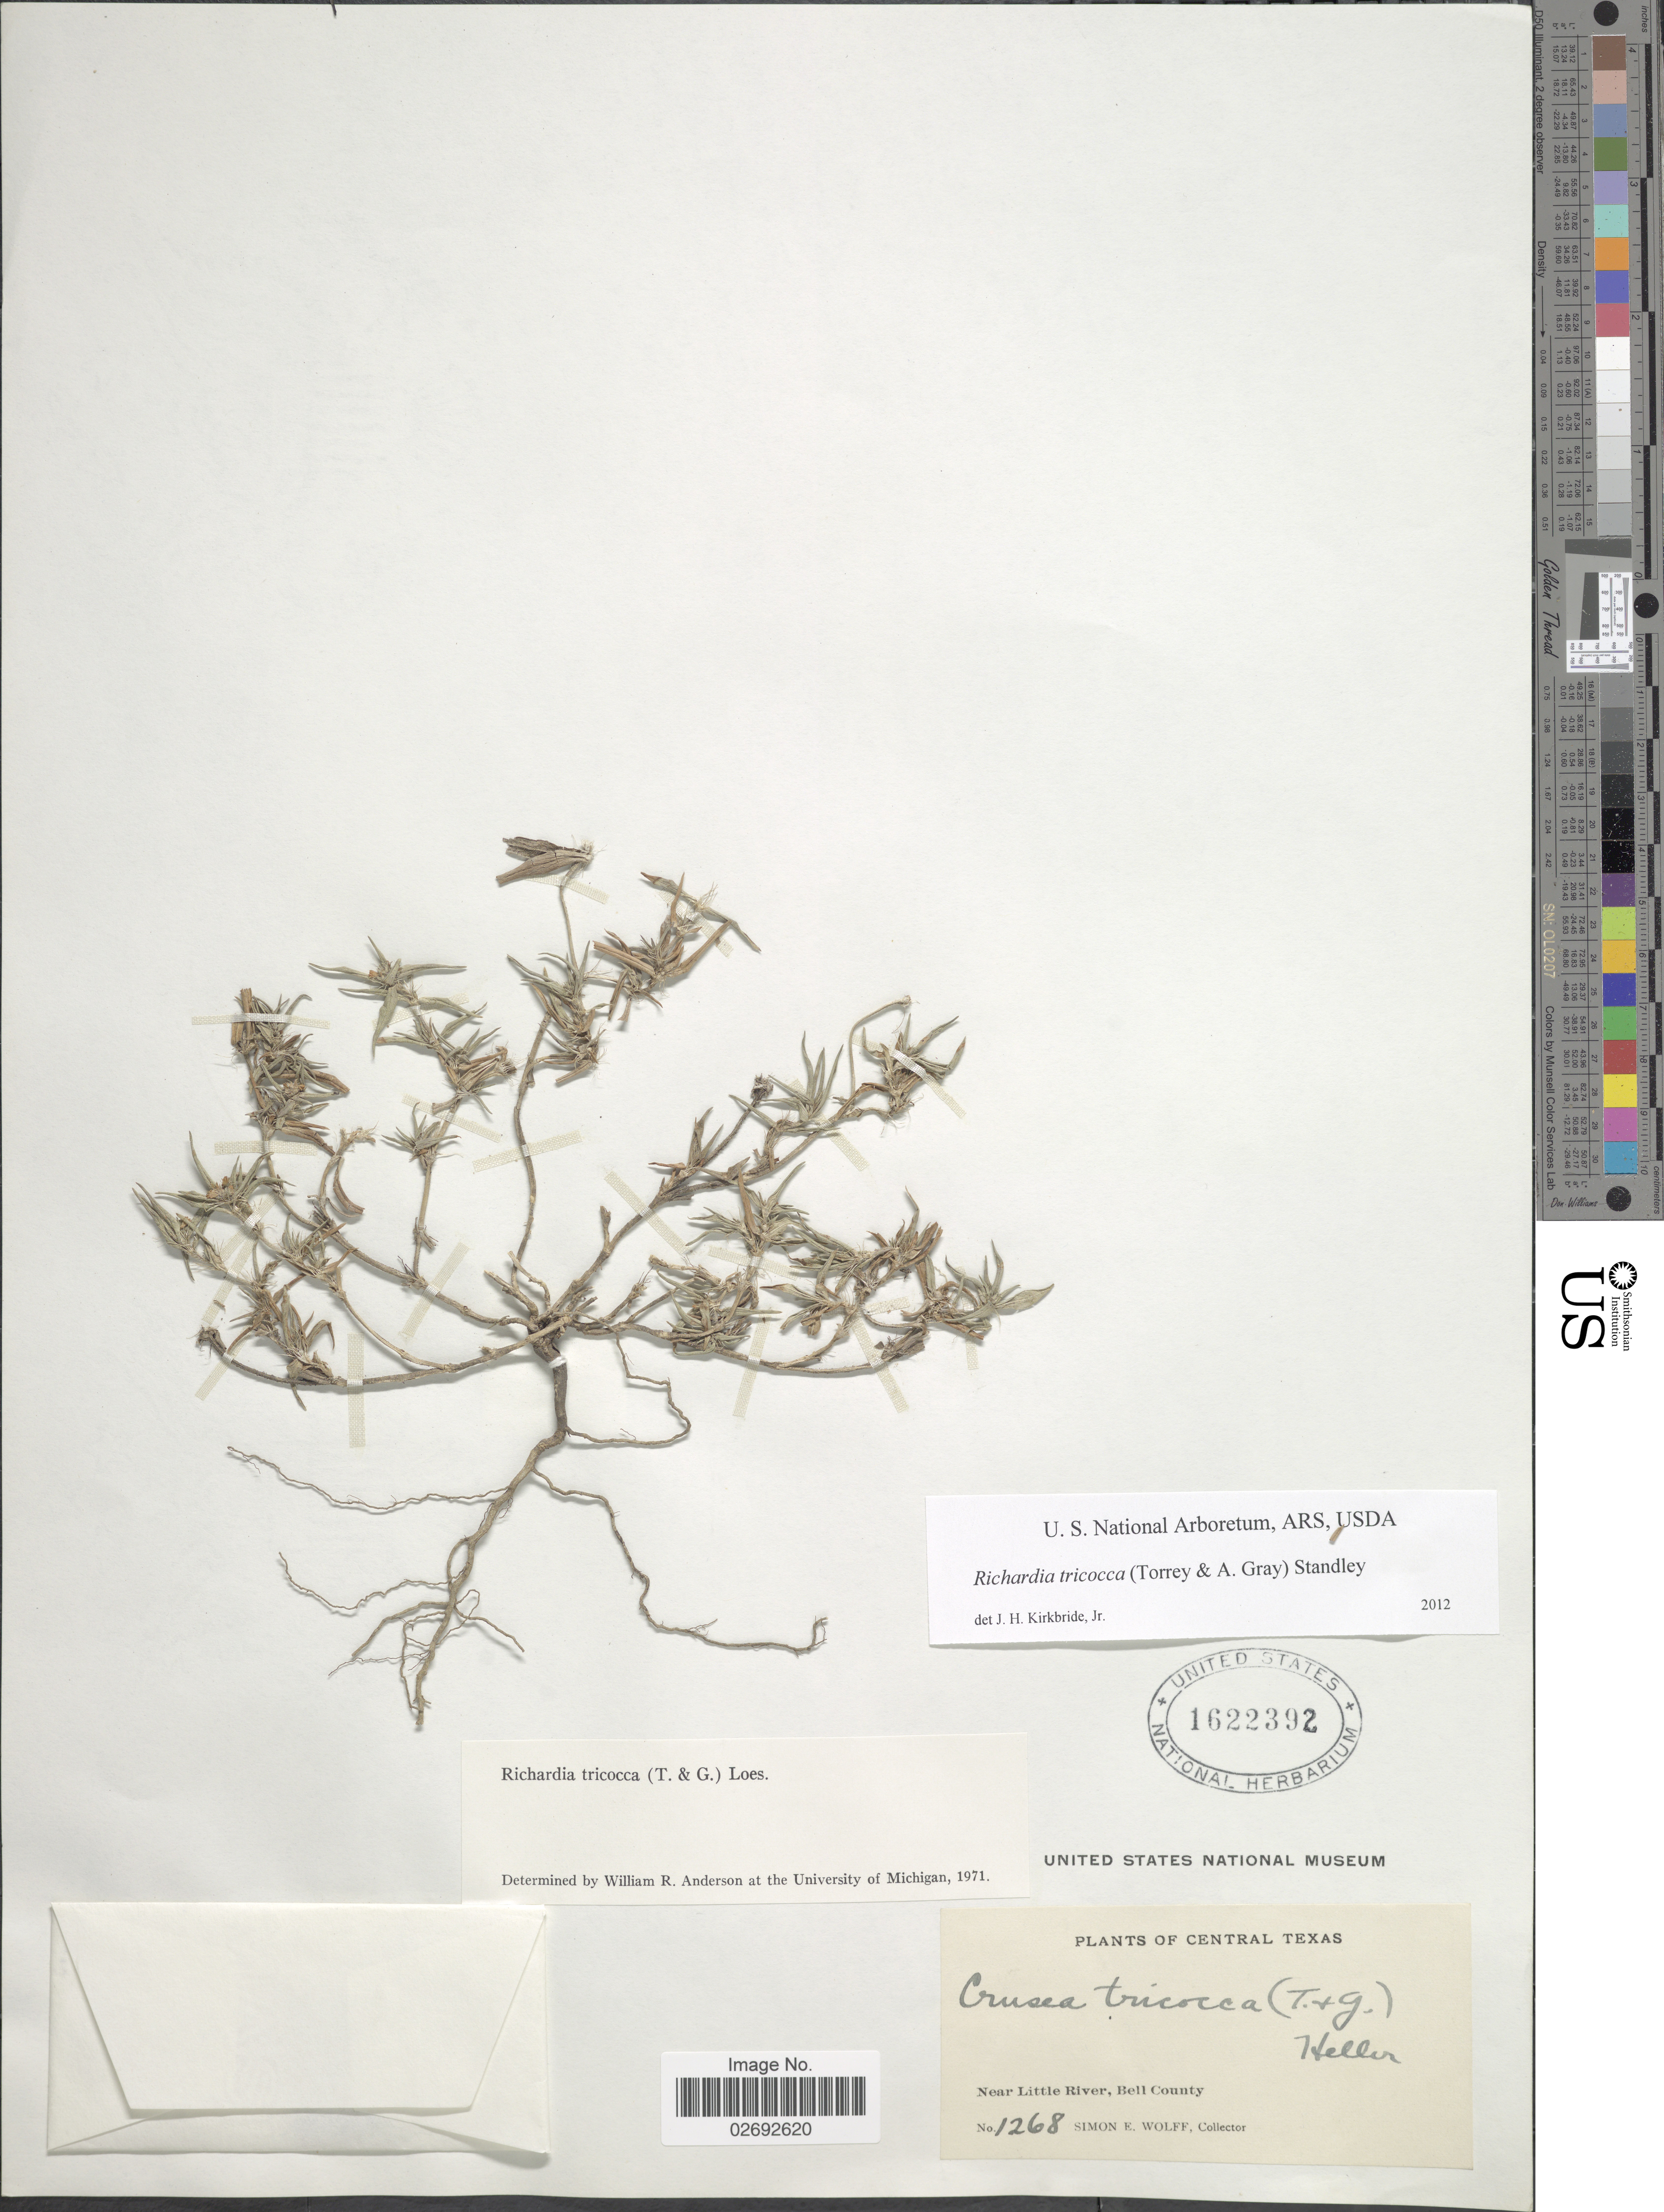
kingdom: Plantae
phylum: Tracheophyta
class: Magnoliopsida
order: Gentianales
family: Rubiaceae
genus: Richardia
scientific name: Richardia tricocca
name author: (Torr.) Standl.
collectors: S. E. Wolff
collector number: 1268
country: United States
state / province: Texas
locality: Central Texas, Near Little River, Bell County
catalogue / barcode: US 1622392